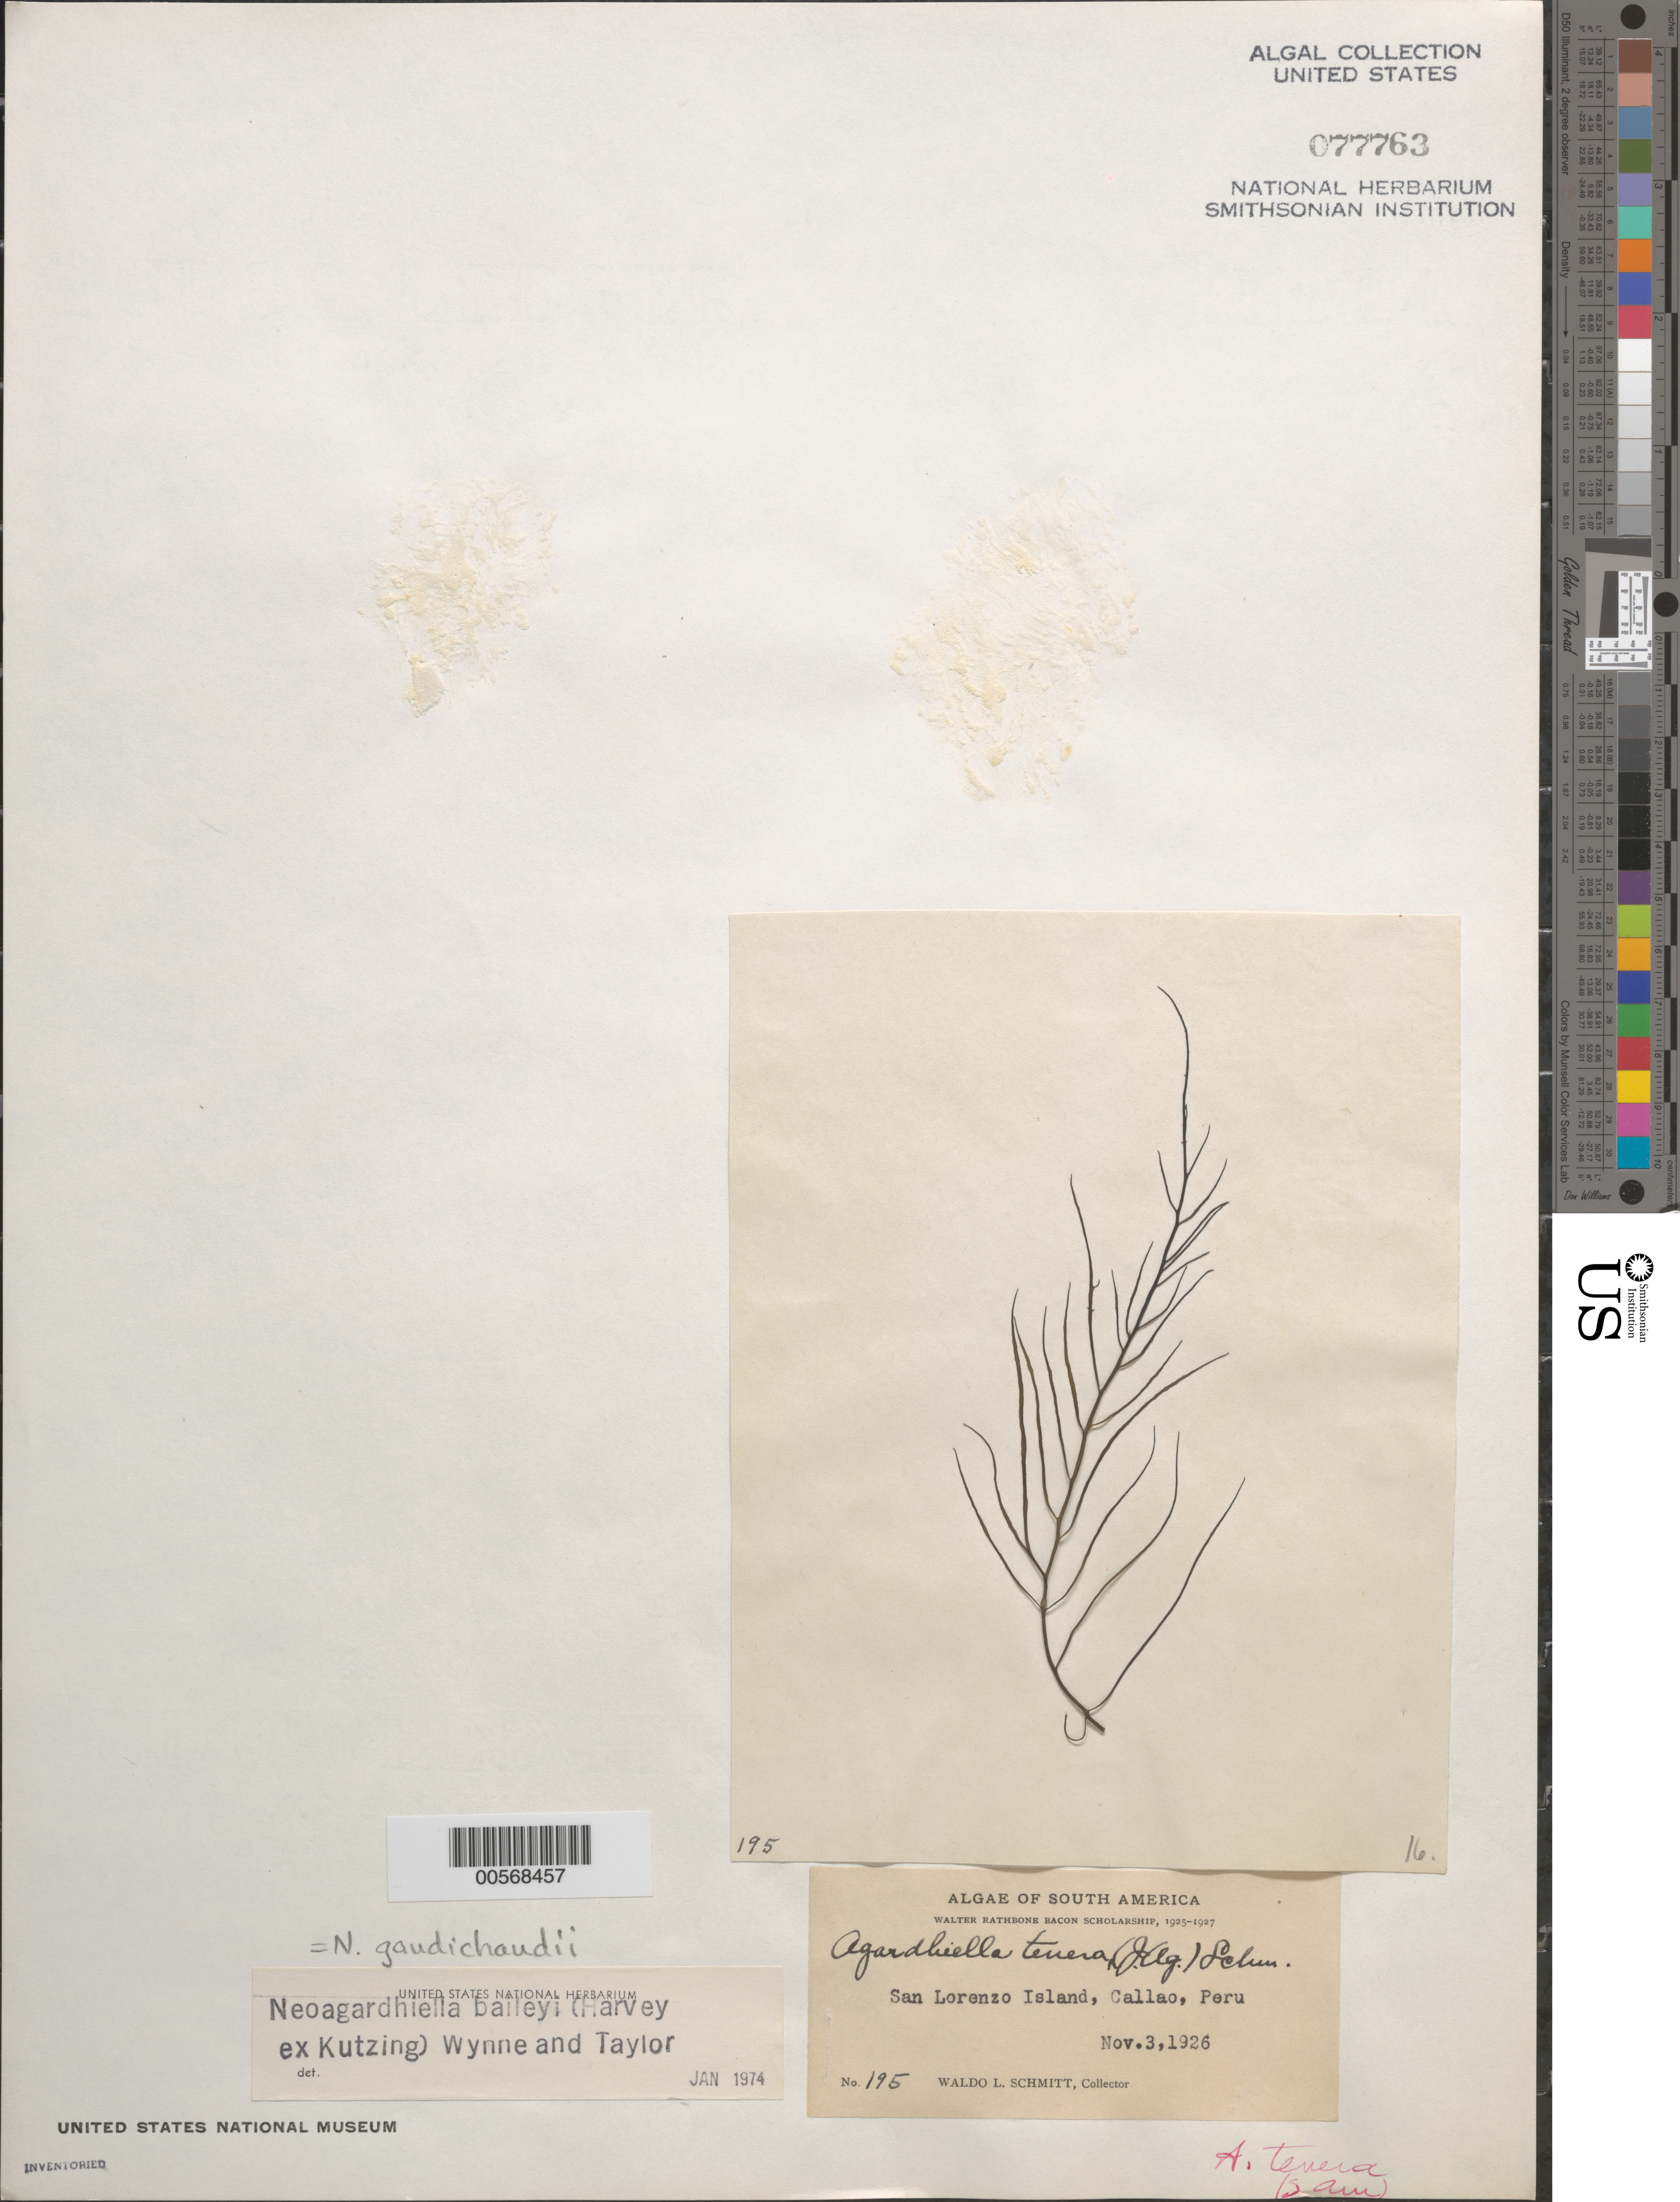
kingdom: Plantae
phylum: Rhodophyta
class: Florideophyceae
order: Gigartinales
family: Solieriaceae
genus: Neoagardhiella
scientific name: Neoagardhiella gaudichaudii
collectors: W. L. Schmitt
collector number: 195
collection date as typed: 03 Nov 1926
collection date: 1926-11-03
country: Peru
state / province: Callao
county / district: Callao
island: Isla San Lorenzo (San Lorenzo Island)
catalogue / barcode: US 77763